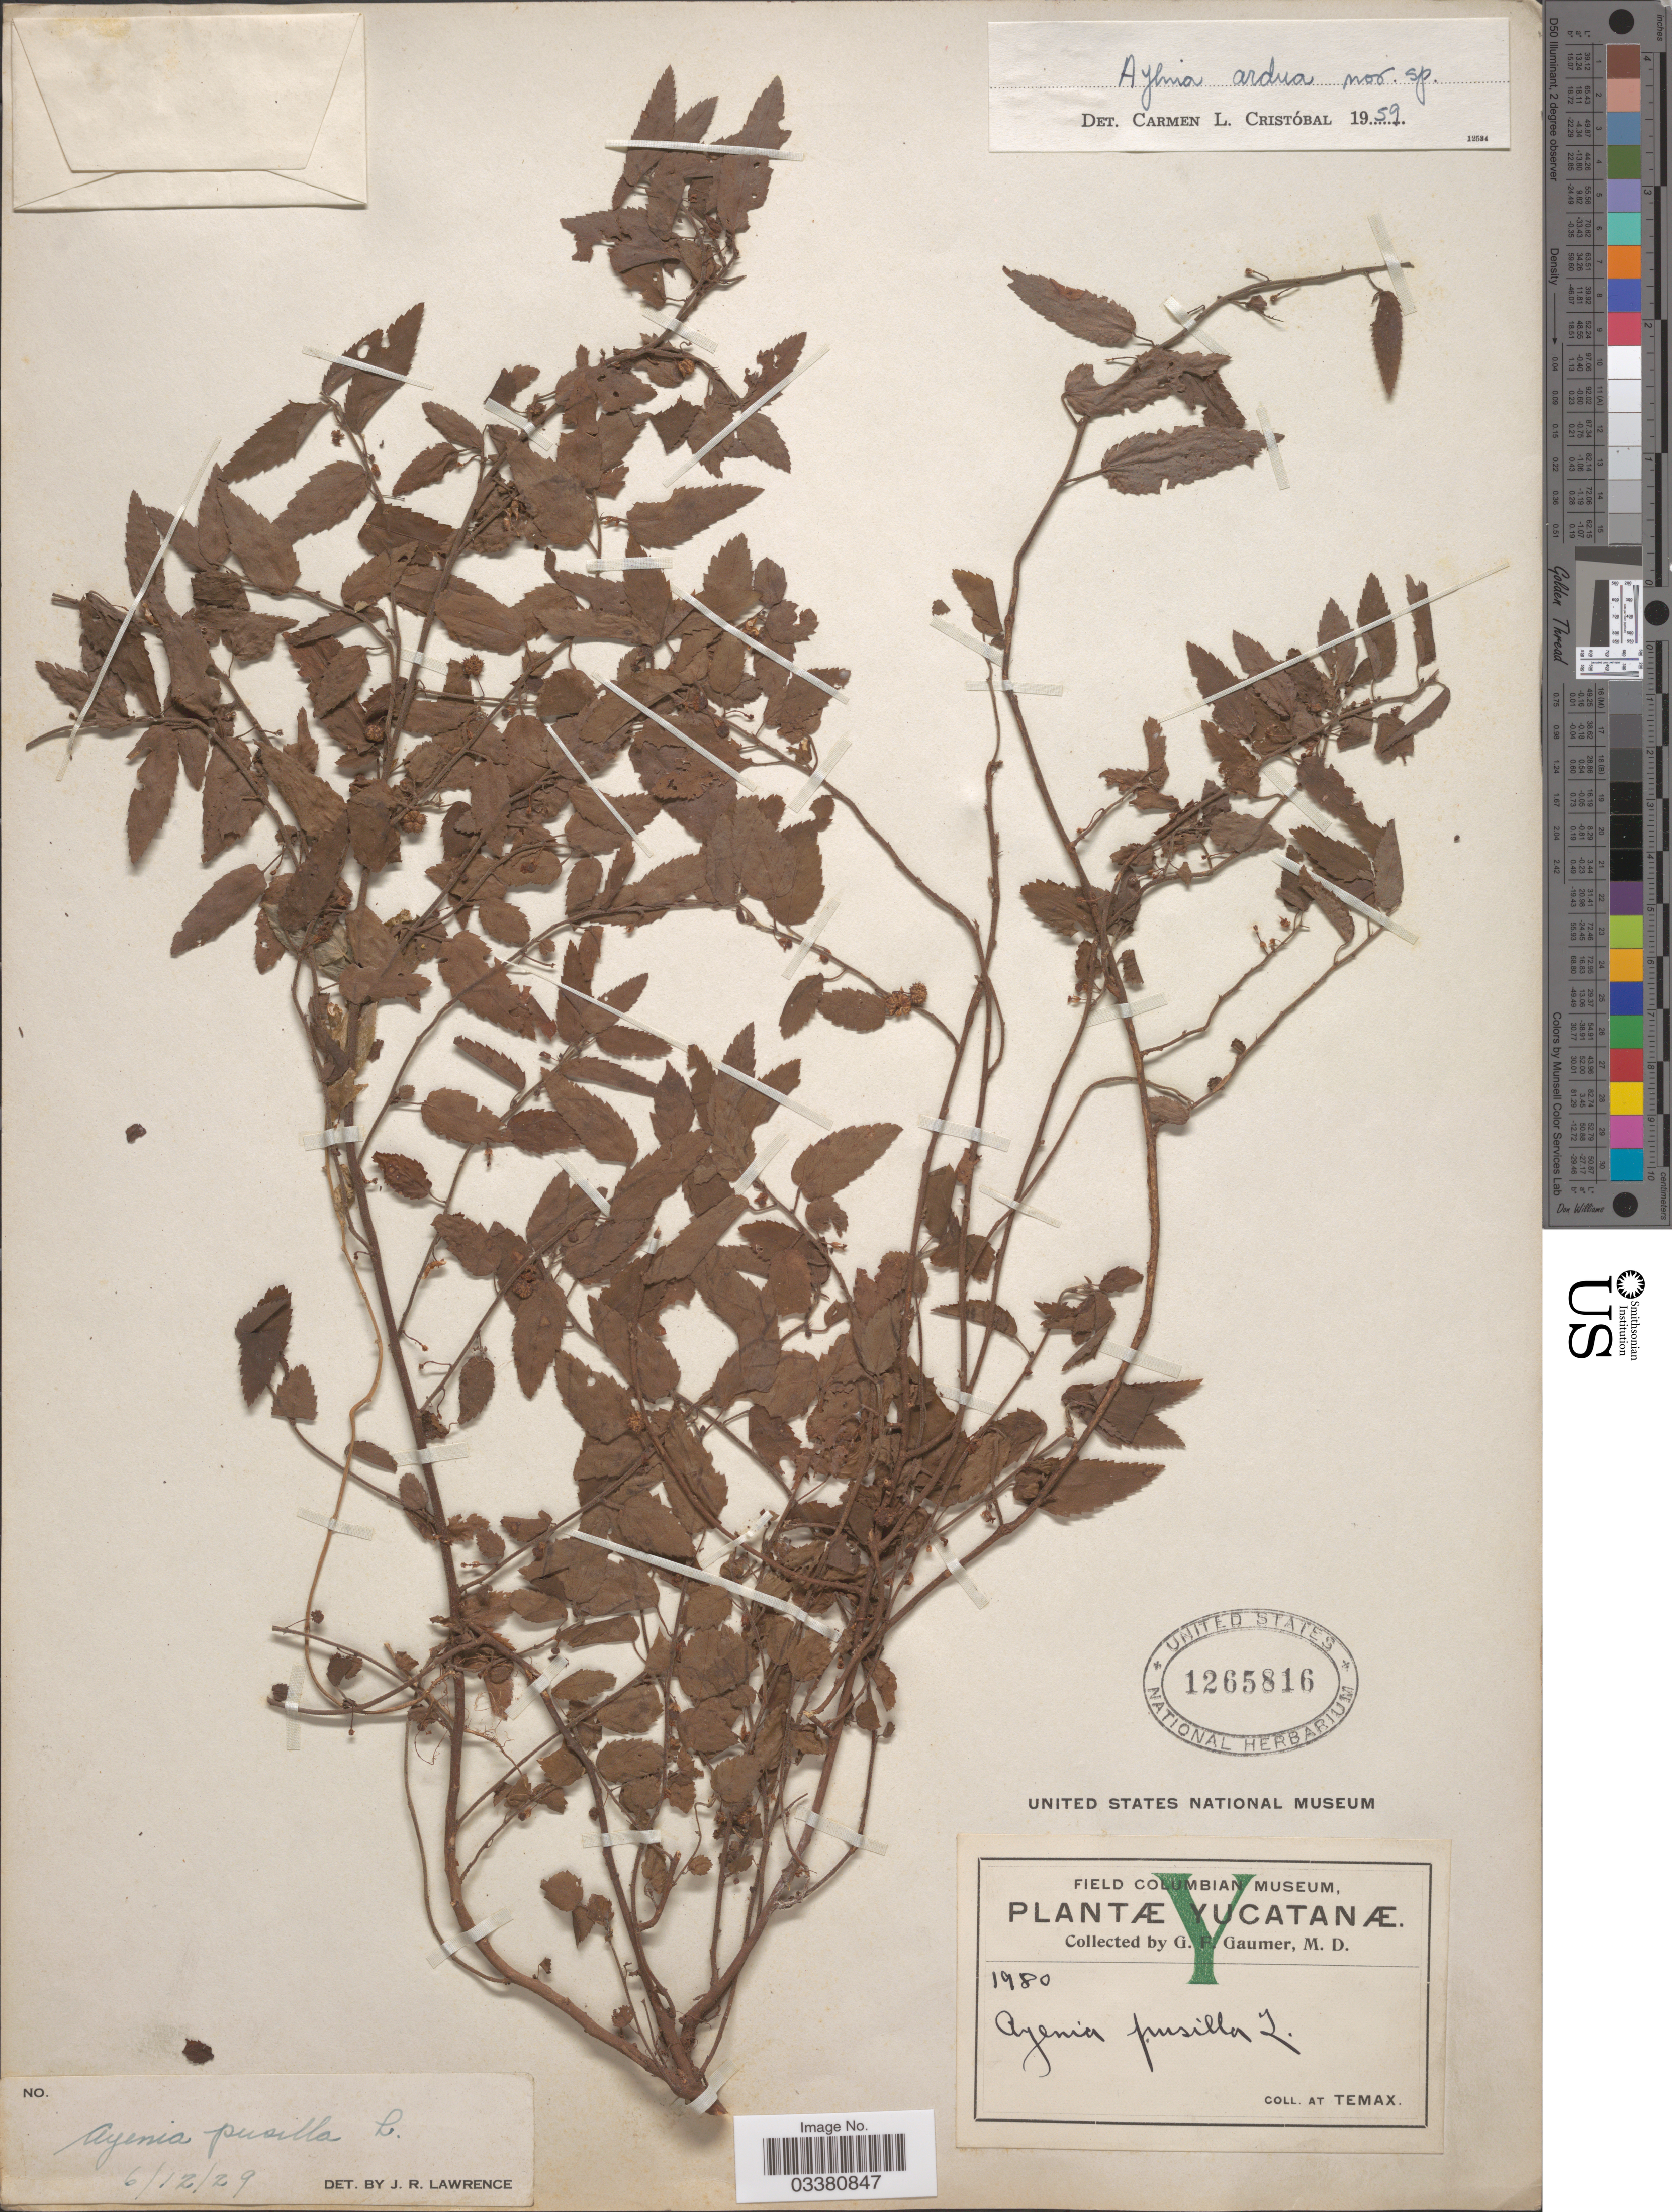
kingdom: Plantae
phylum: Tracheophyta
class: Magnoliopsida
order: Malvales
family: Malvaceae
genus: Ayenia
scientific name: Ayenia ardua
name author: Cristóbal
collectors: G. F. Gaumer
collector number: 1980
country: Mexico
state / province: Yucatán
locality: At Temax.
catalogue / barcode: US 1265816